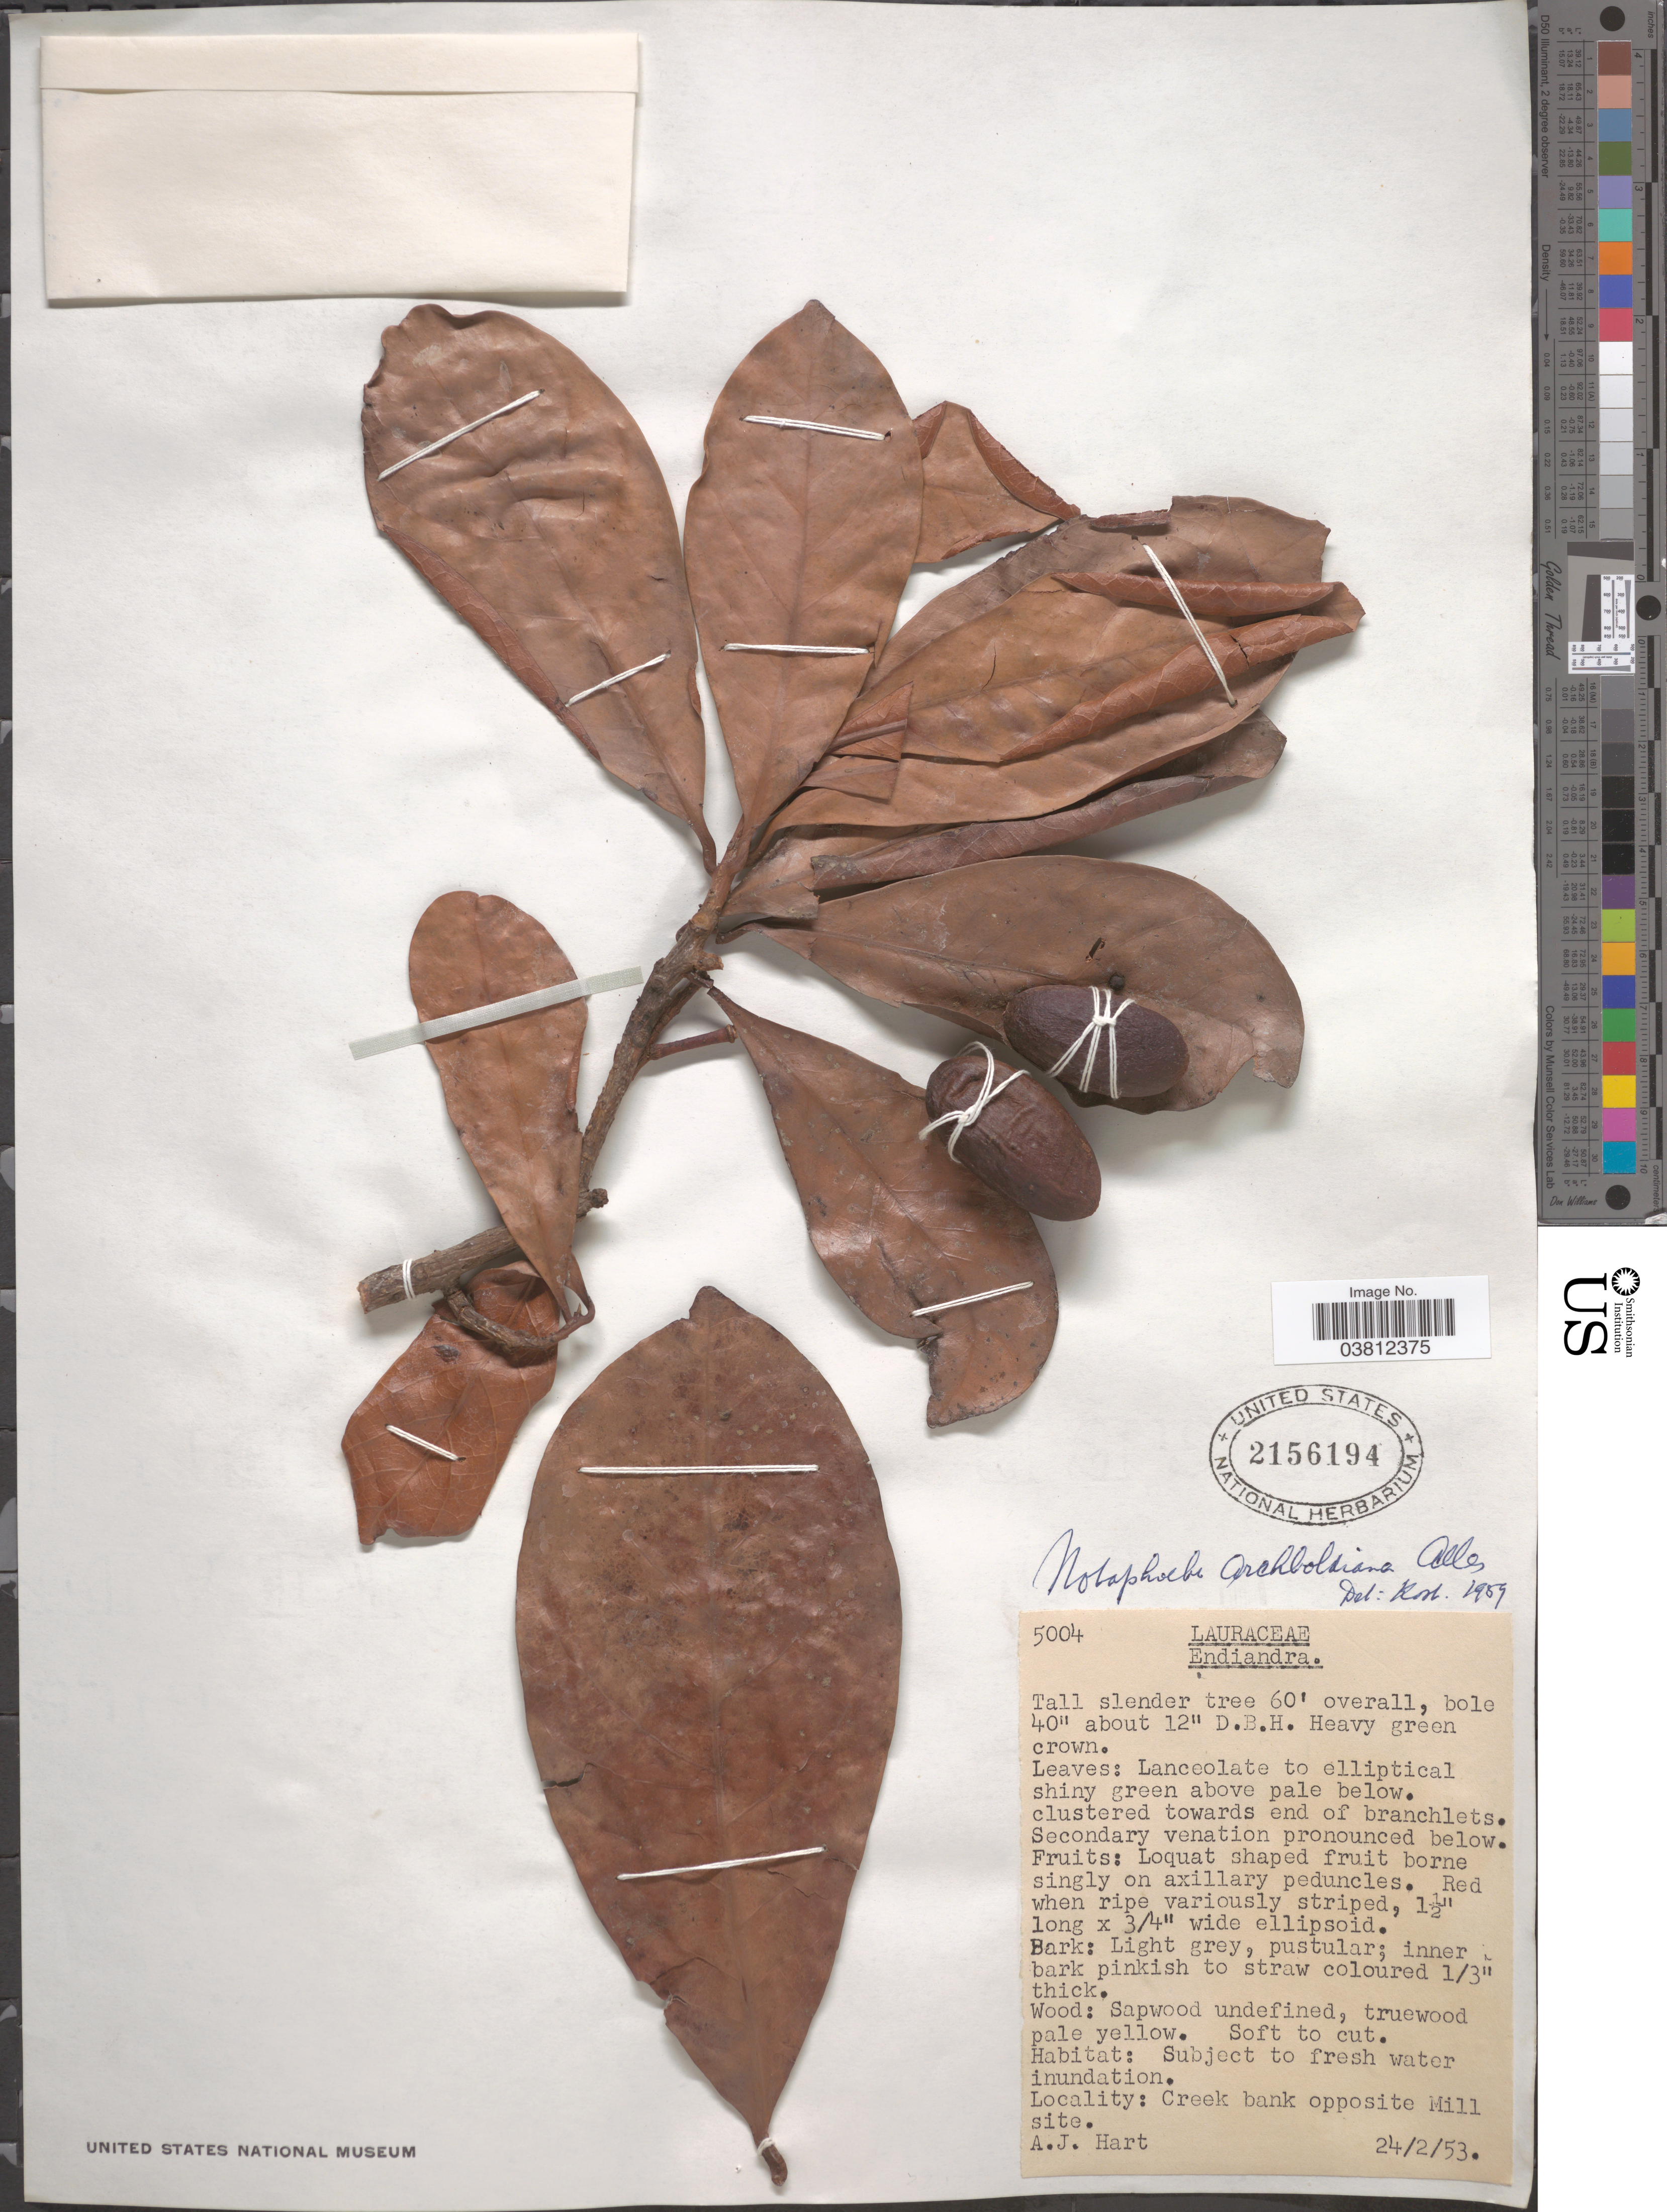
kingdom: Plantae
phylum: Tracheophyta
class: Magnoliopsida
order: Laurales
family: Lauraceae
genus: Nothaphoebe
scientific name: Nothaphoebe archboldiana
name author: C.K. Allen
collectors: A. Hart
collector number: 5004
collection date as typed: Transcribed d/m/y: 24/2/53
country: Papua New Guinea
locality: Creek bank opposite Mill site.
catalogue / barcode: US 2156194